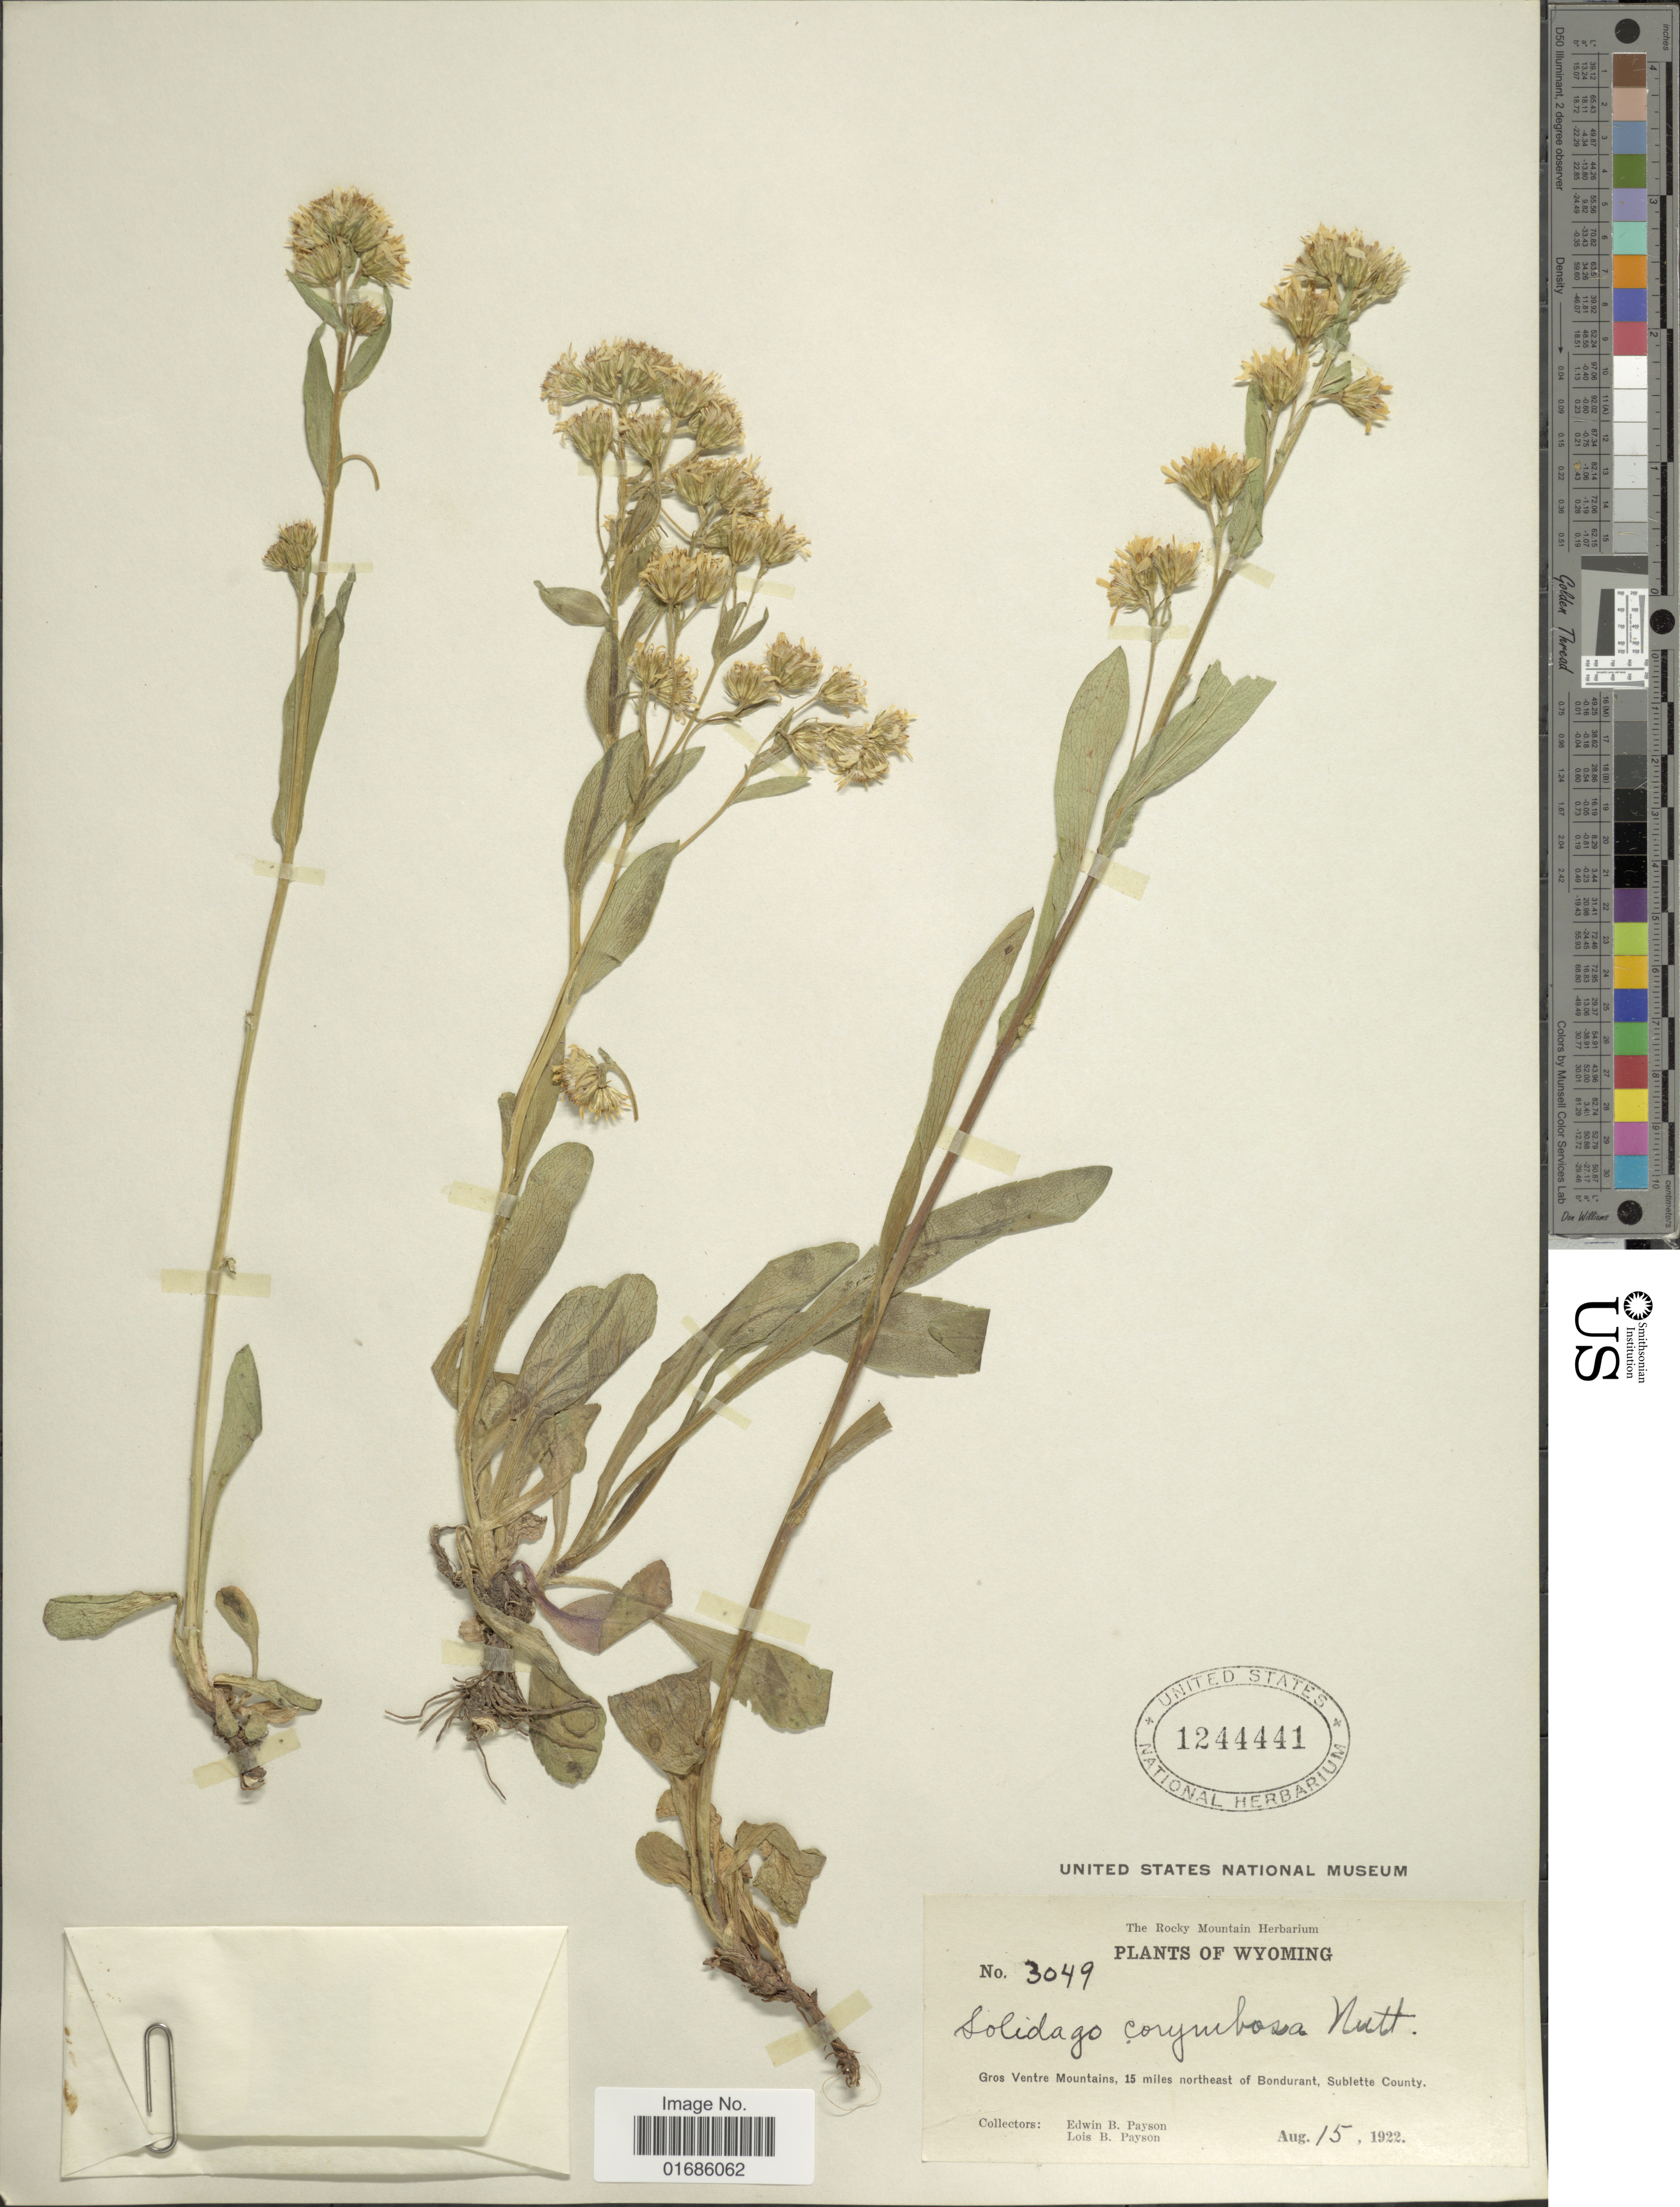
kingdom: Plantae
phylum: Tracheophyta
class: Magnoliopsida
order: Asterales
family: Asteraceae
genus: Solidago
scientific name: Solidago ciliosa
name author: Greene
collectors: E. B. Payson & L. Payson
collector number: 3049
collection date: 1922-08-15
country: United States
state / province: Wyoming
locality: Gros Ventre Mountains, 15 miles northeast of Bondurant, Sublette County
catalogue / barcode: US 1244441